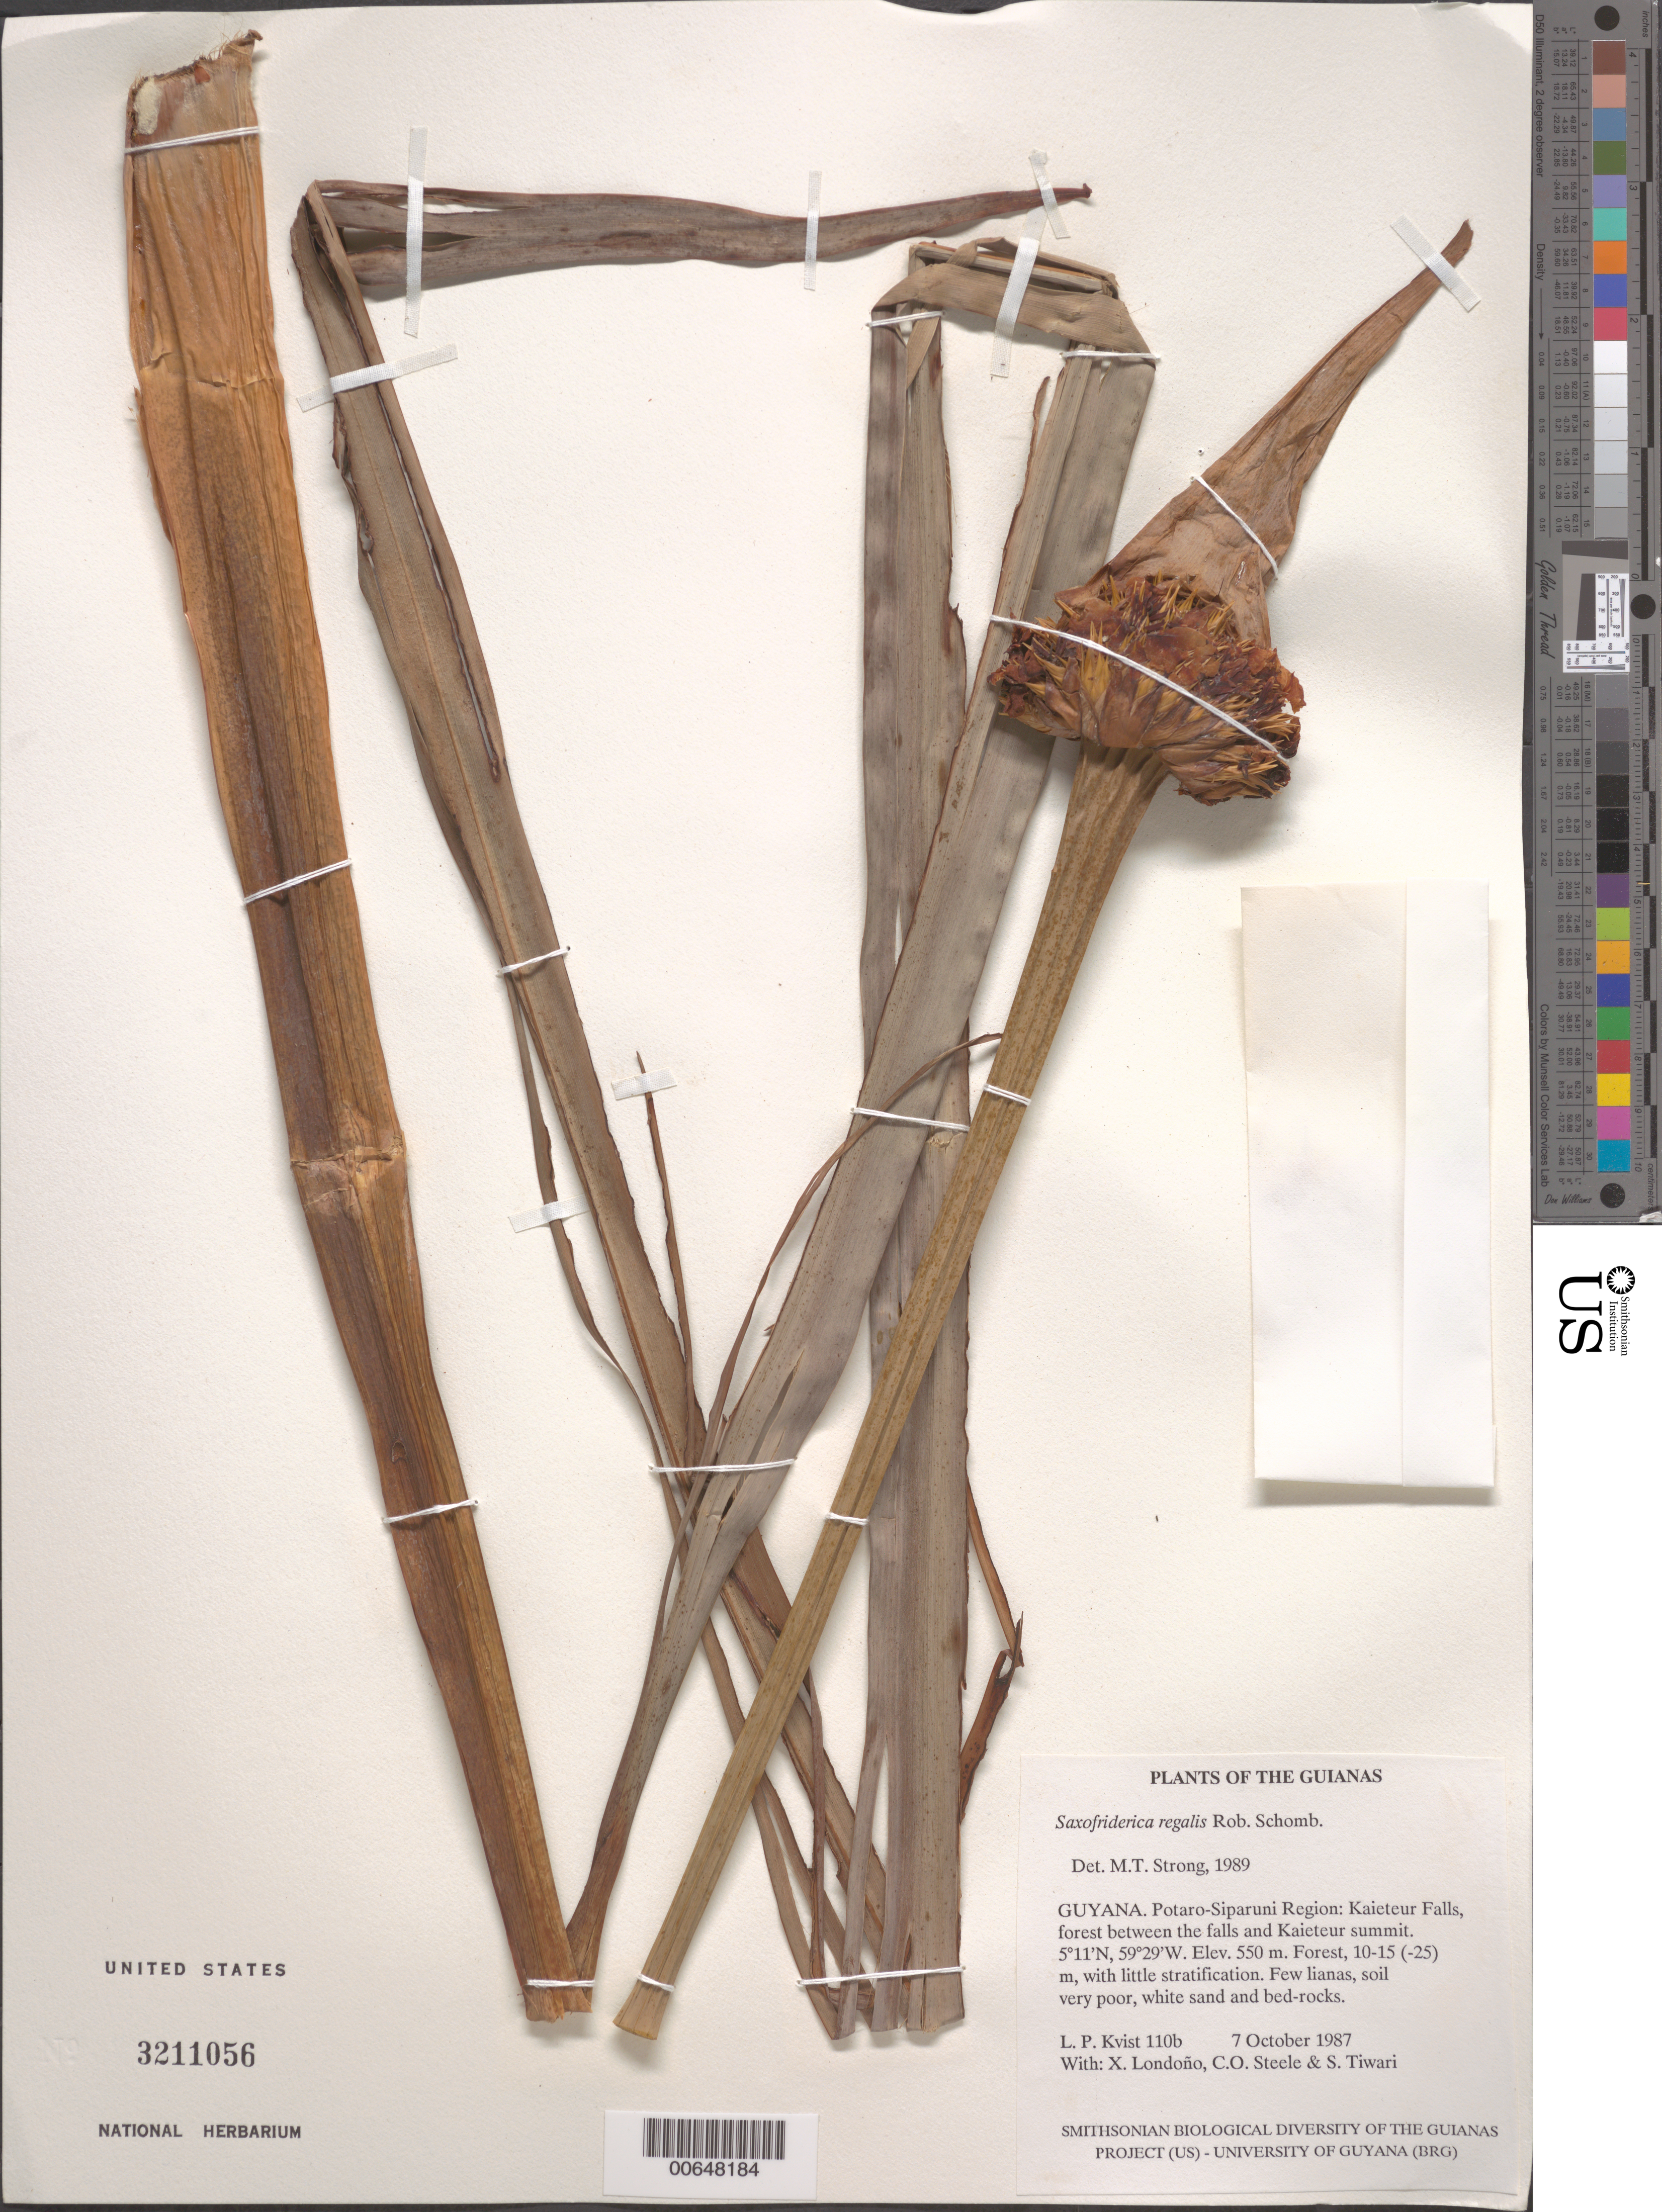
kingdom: Plantae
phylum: Tracheophyta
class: Liliopsida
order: Poales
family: Rapateaceae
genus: Saxofridericia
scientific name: Saxofridericia regalis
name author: R.H. Schomb.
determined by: Strong, M. T., (US), Smithsonian Institution - National Museum of Natural History (UNITED STATES)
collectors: L. P. Kvist, X. Londoño, O. C. Steele & S. Tiwari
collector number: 110 b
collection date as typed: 7 October 1987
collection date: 1987-10-07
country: Guyana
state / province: Potaro-Siparuni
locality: Kaieteur Falls, between the falls and Kaieteur summit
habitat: Forest, 10-15 (-25) m, with little stratification. Few lianas, soil very poor, white sand and bed-rocks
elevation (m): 550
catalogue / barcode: US 3211056